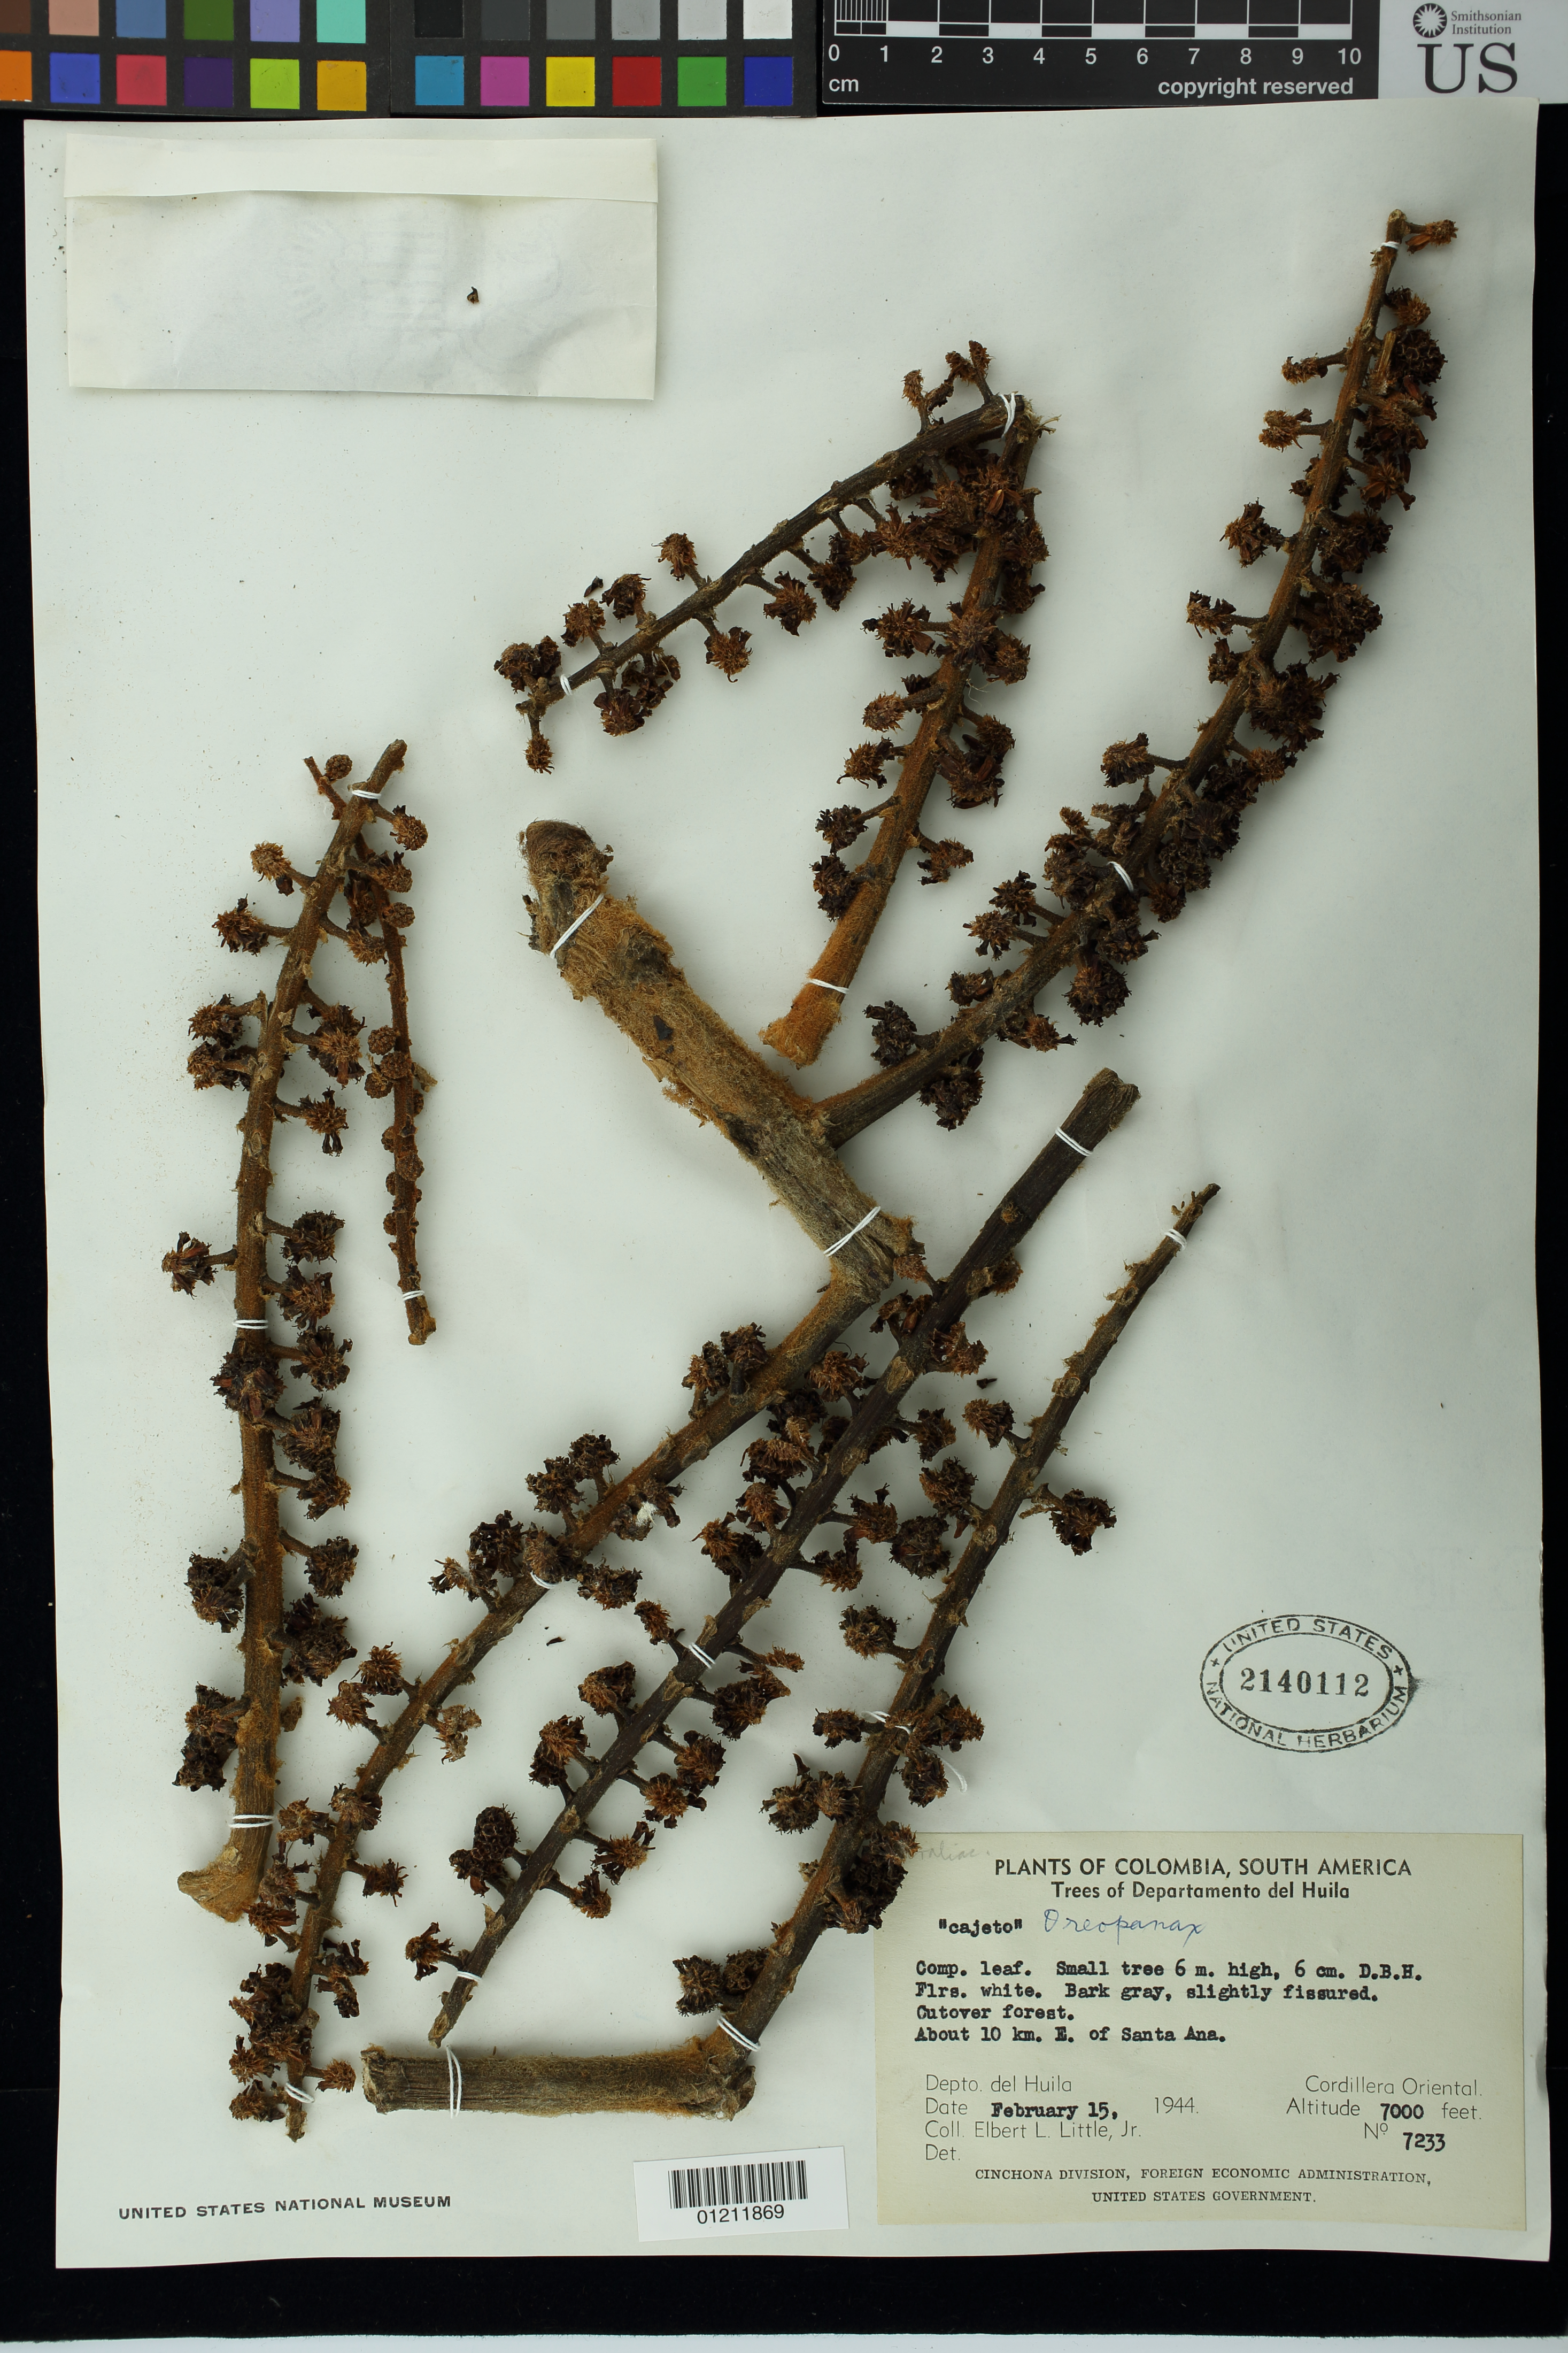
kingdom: Plantae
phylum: Tracheophyta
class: Magnoliopsida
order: Apiales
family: Araliaceae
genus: Schefflera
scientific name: Schefflera ferruginea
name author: (Willd. ex Schult.) Harms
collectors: E. L. Little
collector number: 7233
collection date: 1944-02-15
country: Colombia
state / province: Huila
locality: Cordillera Oriental. Cutover forest. About 10 km. E. of Santa Ana.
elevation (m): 2134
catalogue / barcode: US 2140112